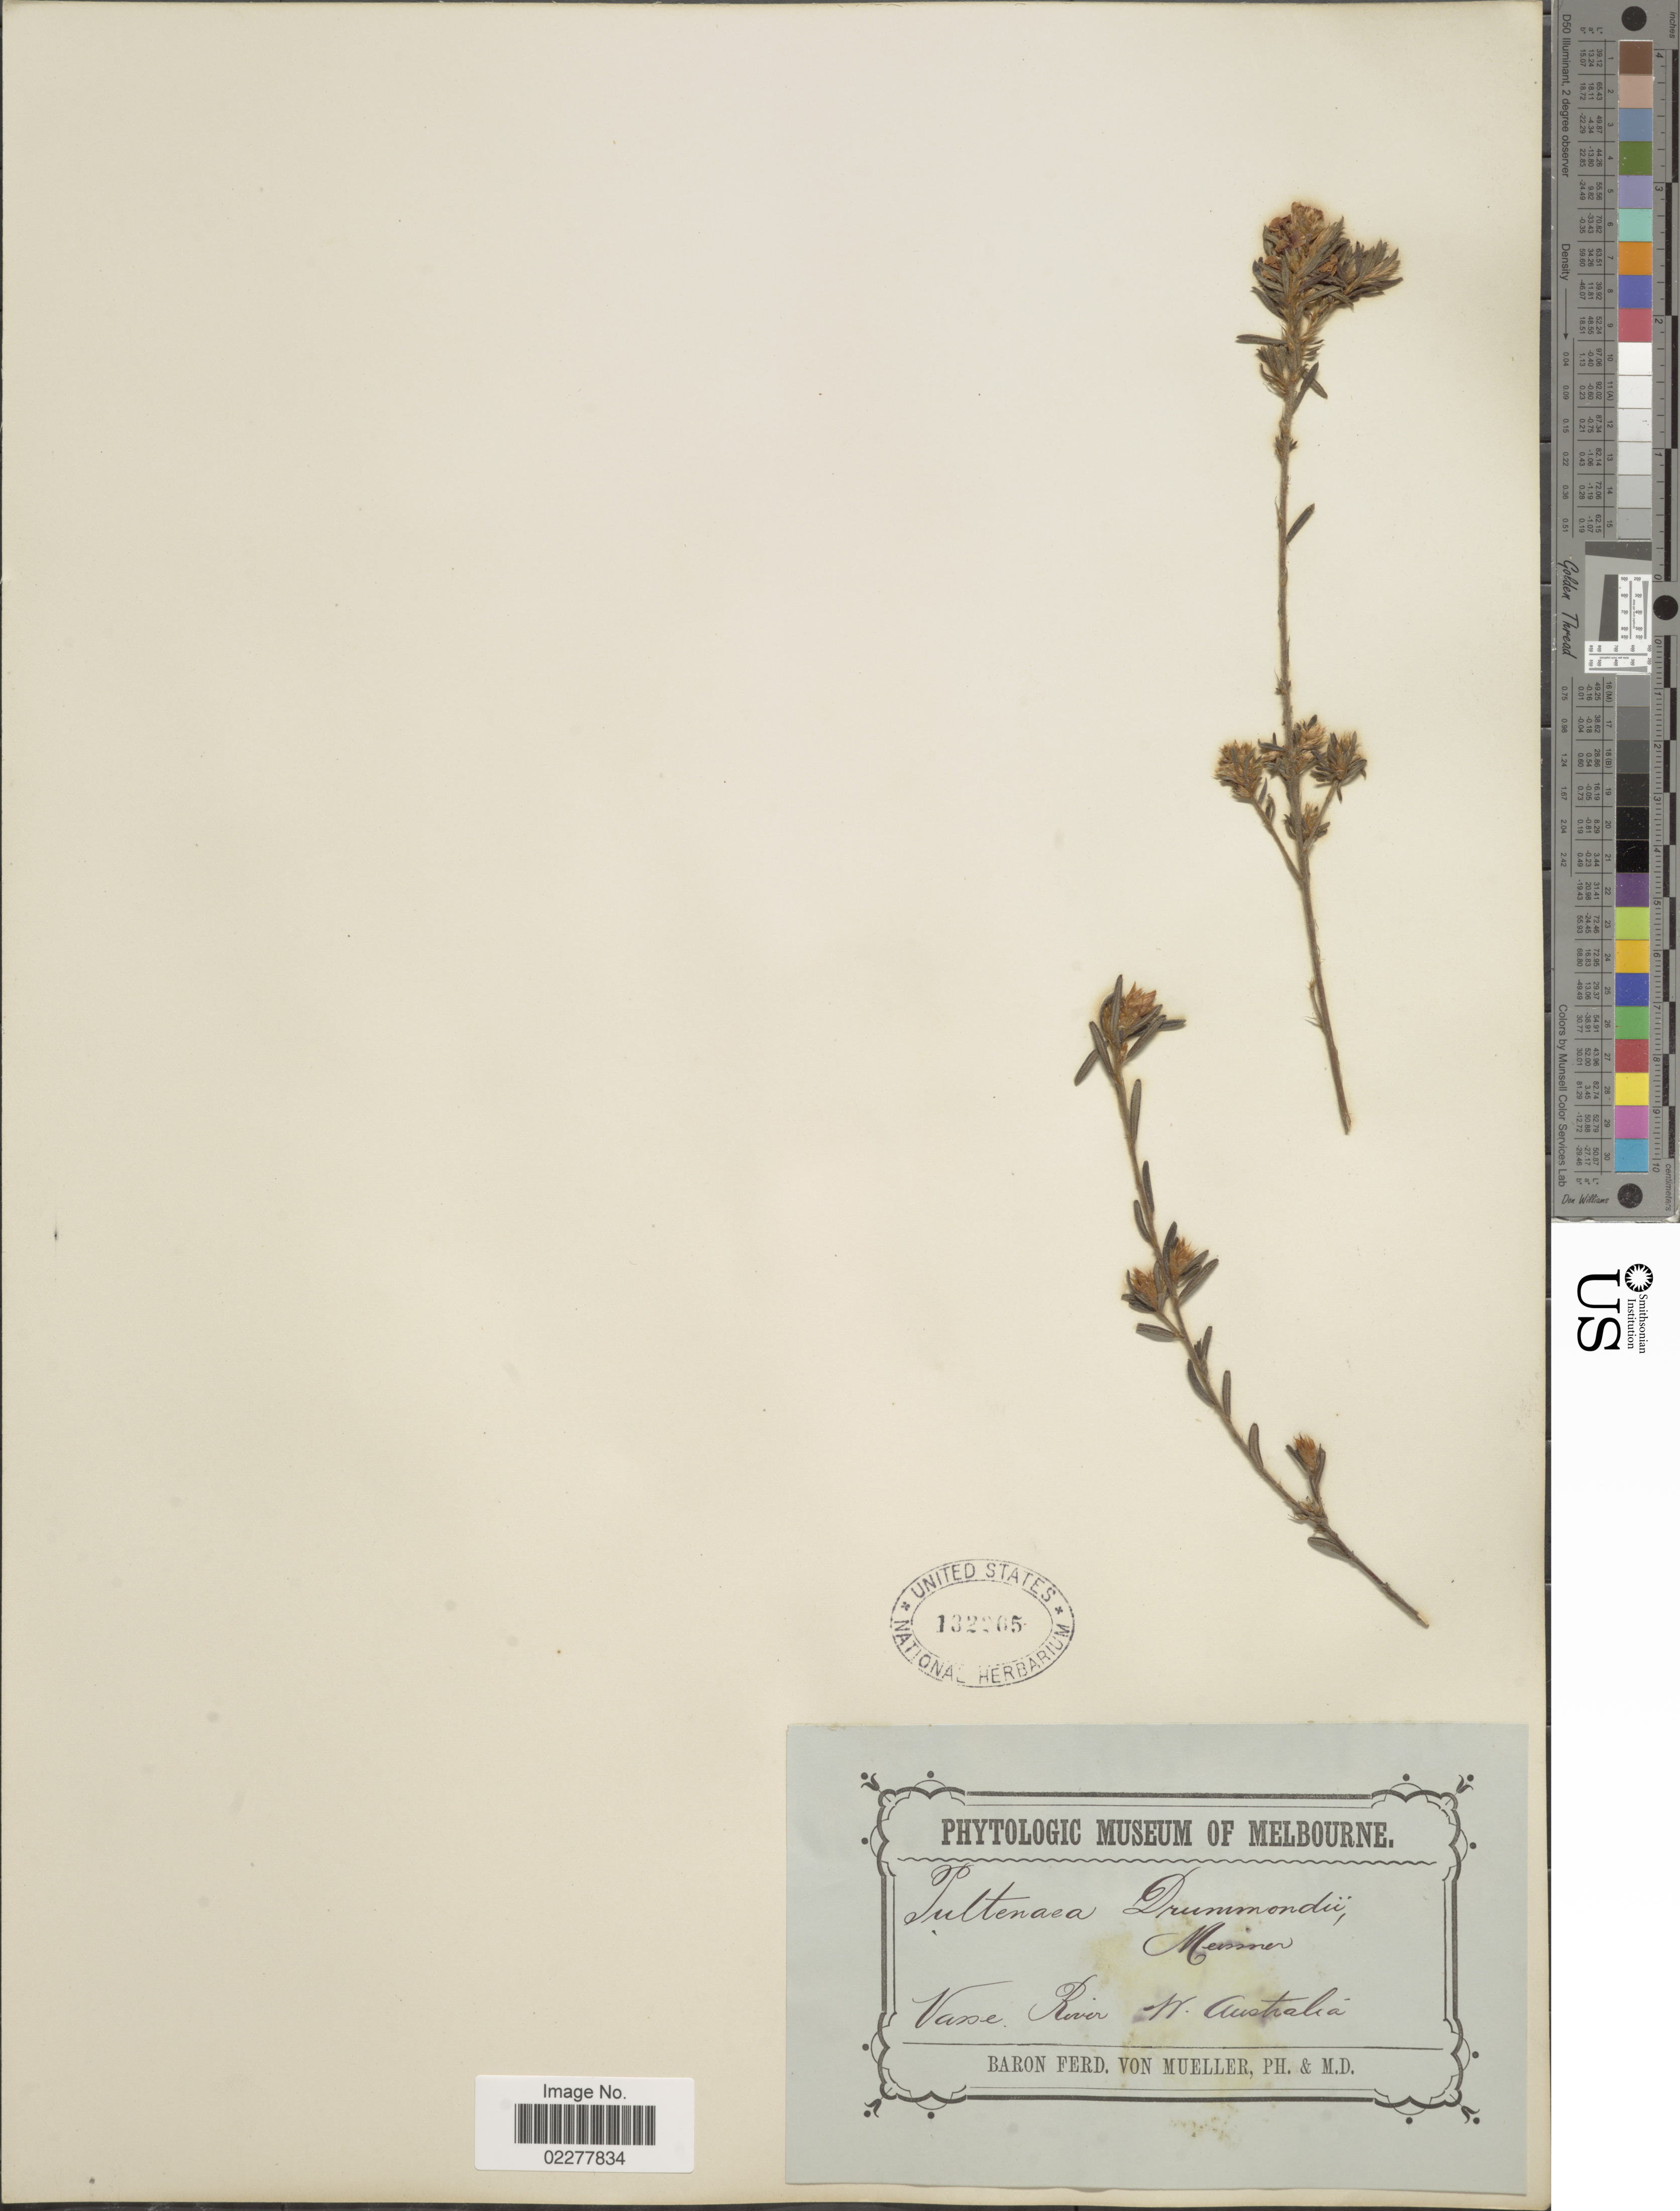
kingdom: Plantae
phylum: Tracheophyta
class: Magnoliopsida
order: Fabales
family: Fabaceae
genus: Pultenaea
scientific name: Pultenaea drummondii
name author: Meisn.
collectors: F. von Mueller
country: Australia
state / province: Western Australia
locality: Vasse River. W. Australia.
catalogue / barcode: US 132265